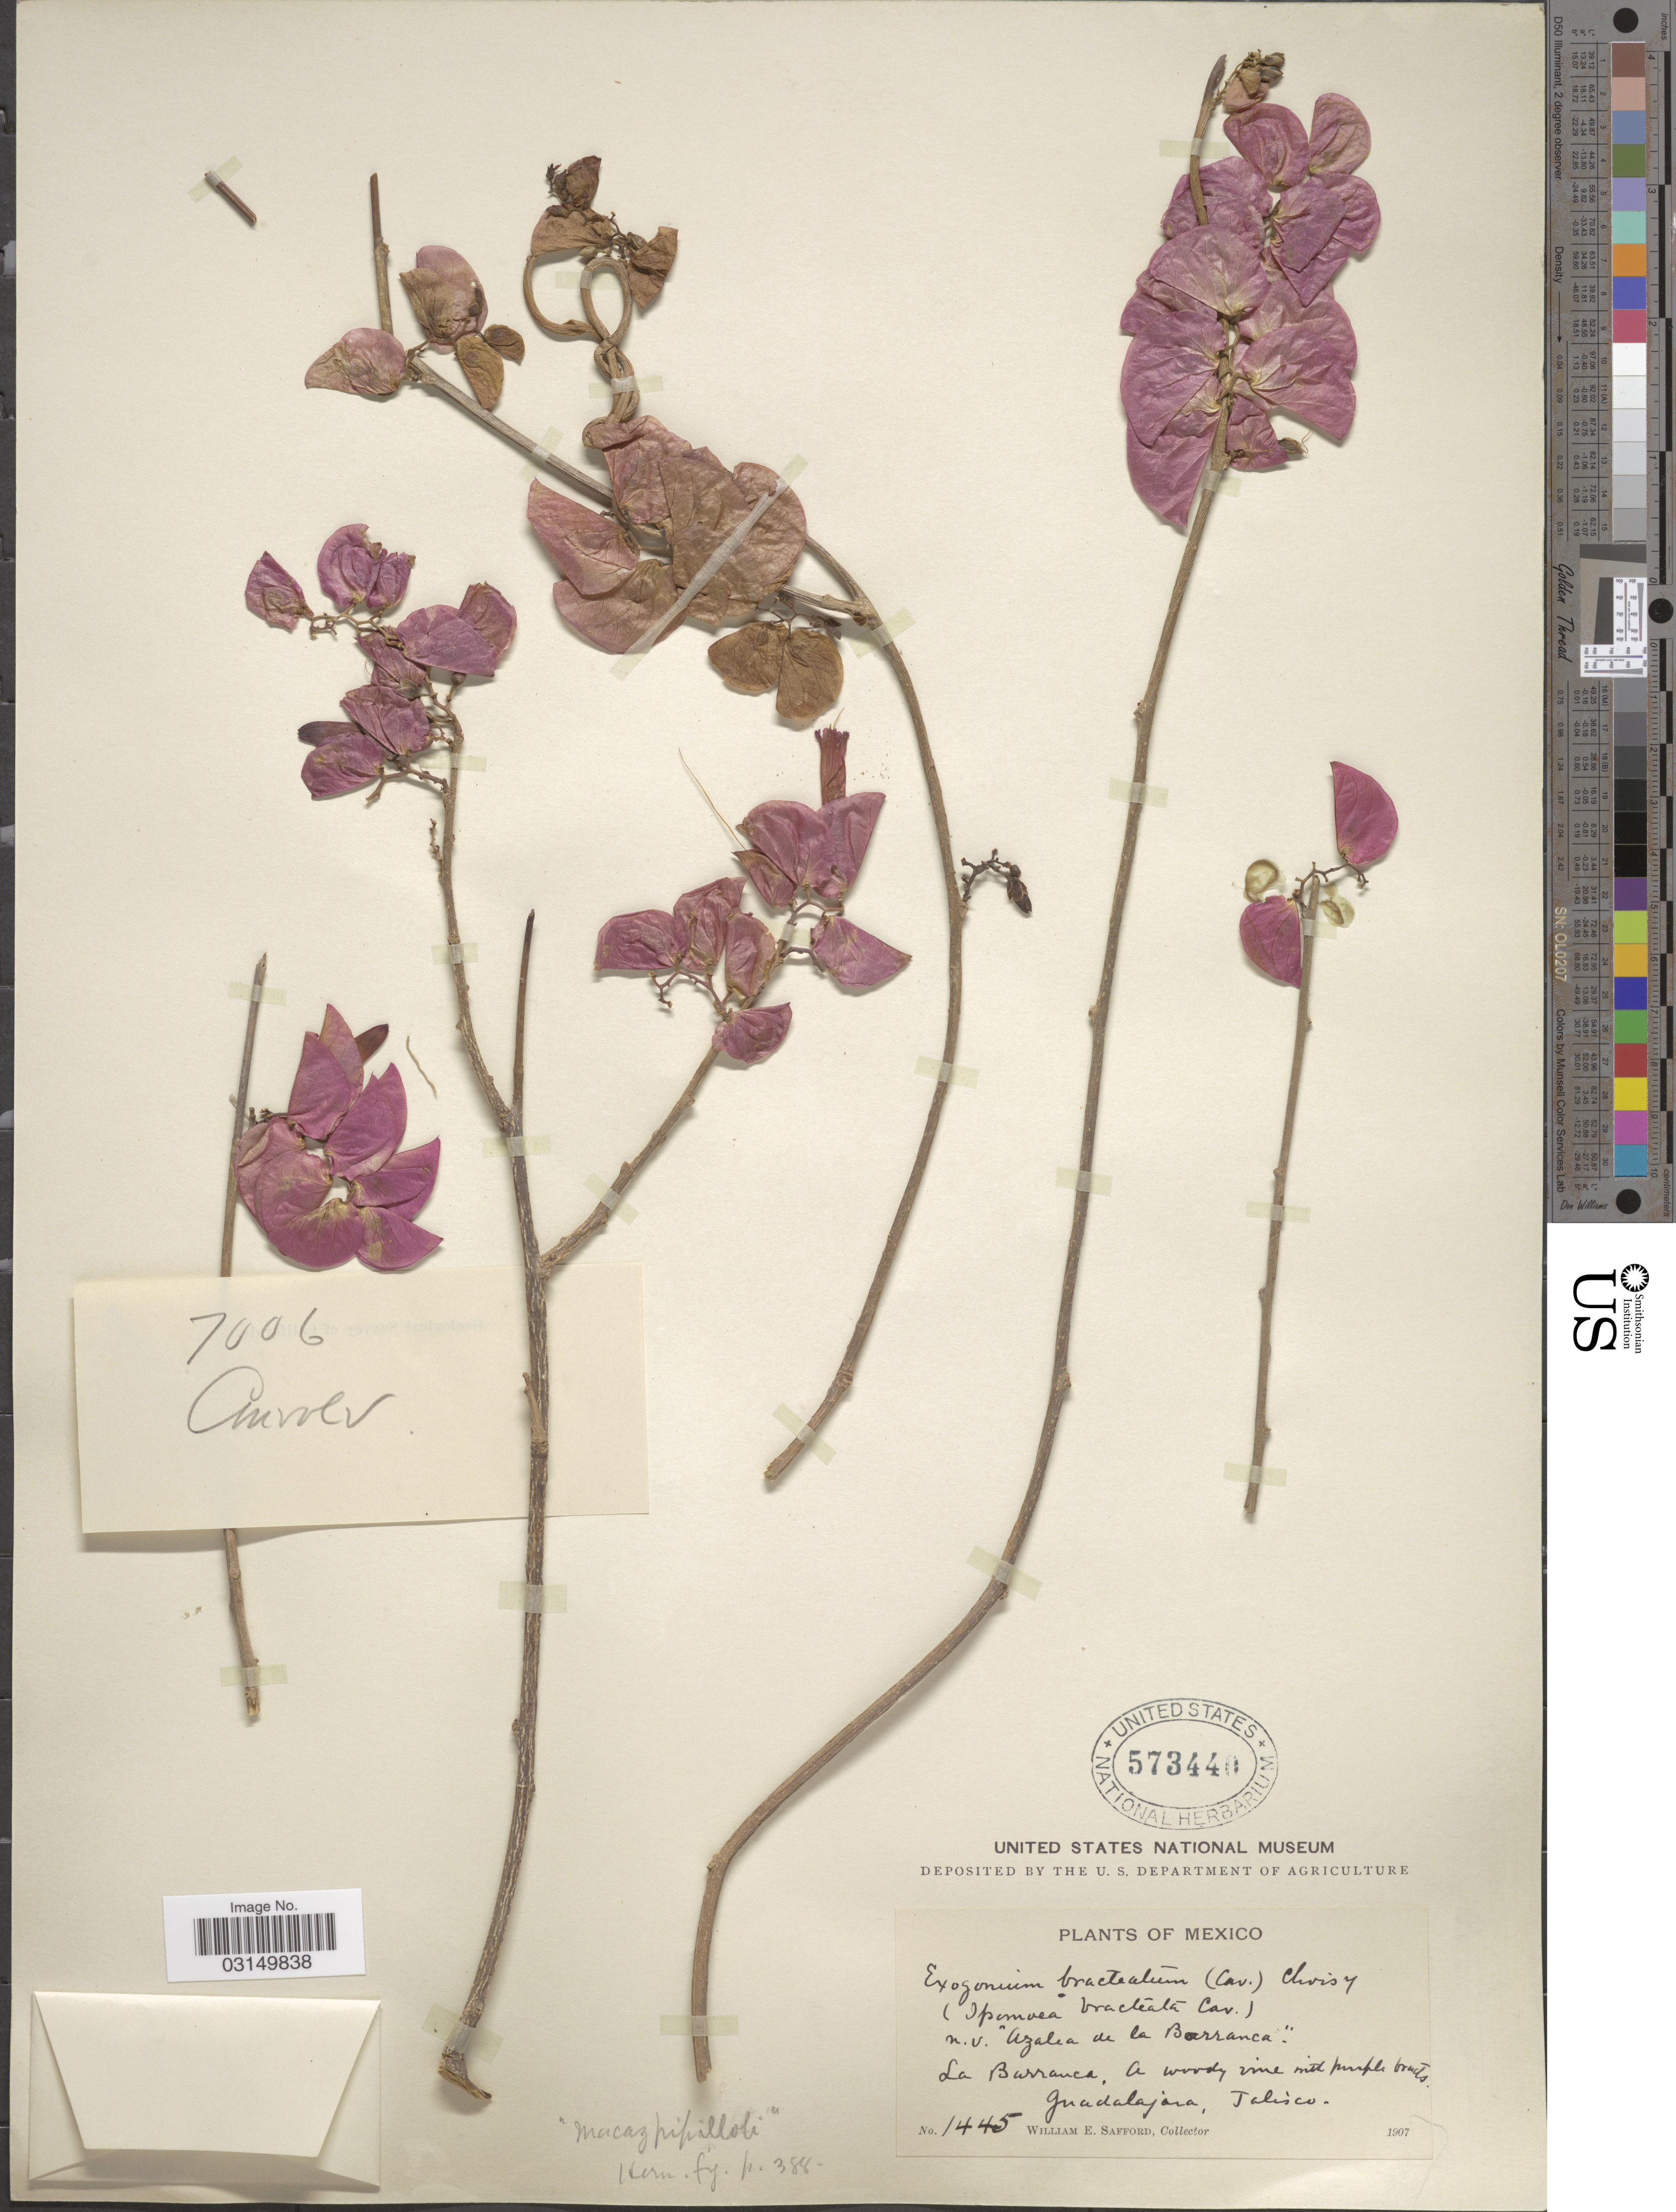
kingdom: Plantae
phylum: Tracheophyta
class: Magnoliopsida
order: Solanales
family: Convolvulaceae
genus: Ipomoea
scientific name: Ipomoea bracteata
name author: Cav.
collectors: W. E. Safford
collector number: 1445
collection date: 1907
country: Mexico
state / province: Jalisco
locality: La Barranca, Guadalajara.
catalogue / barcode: US 573440